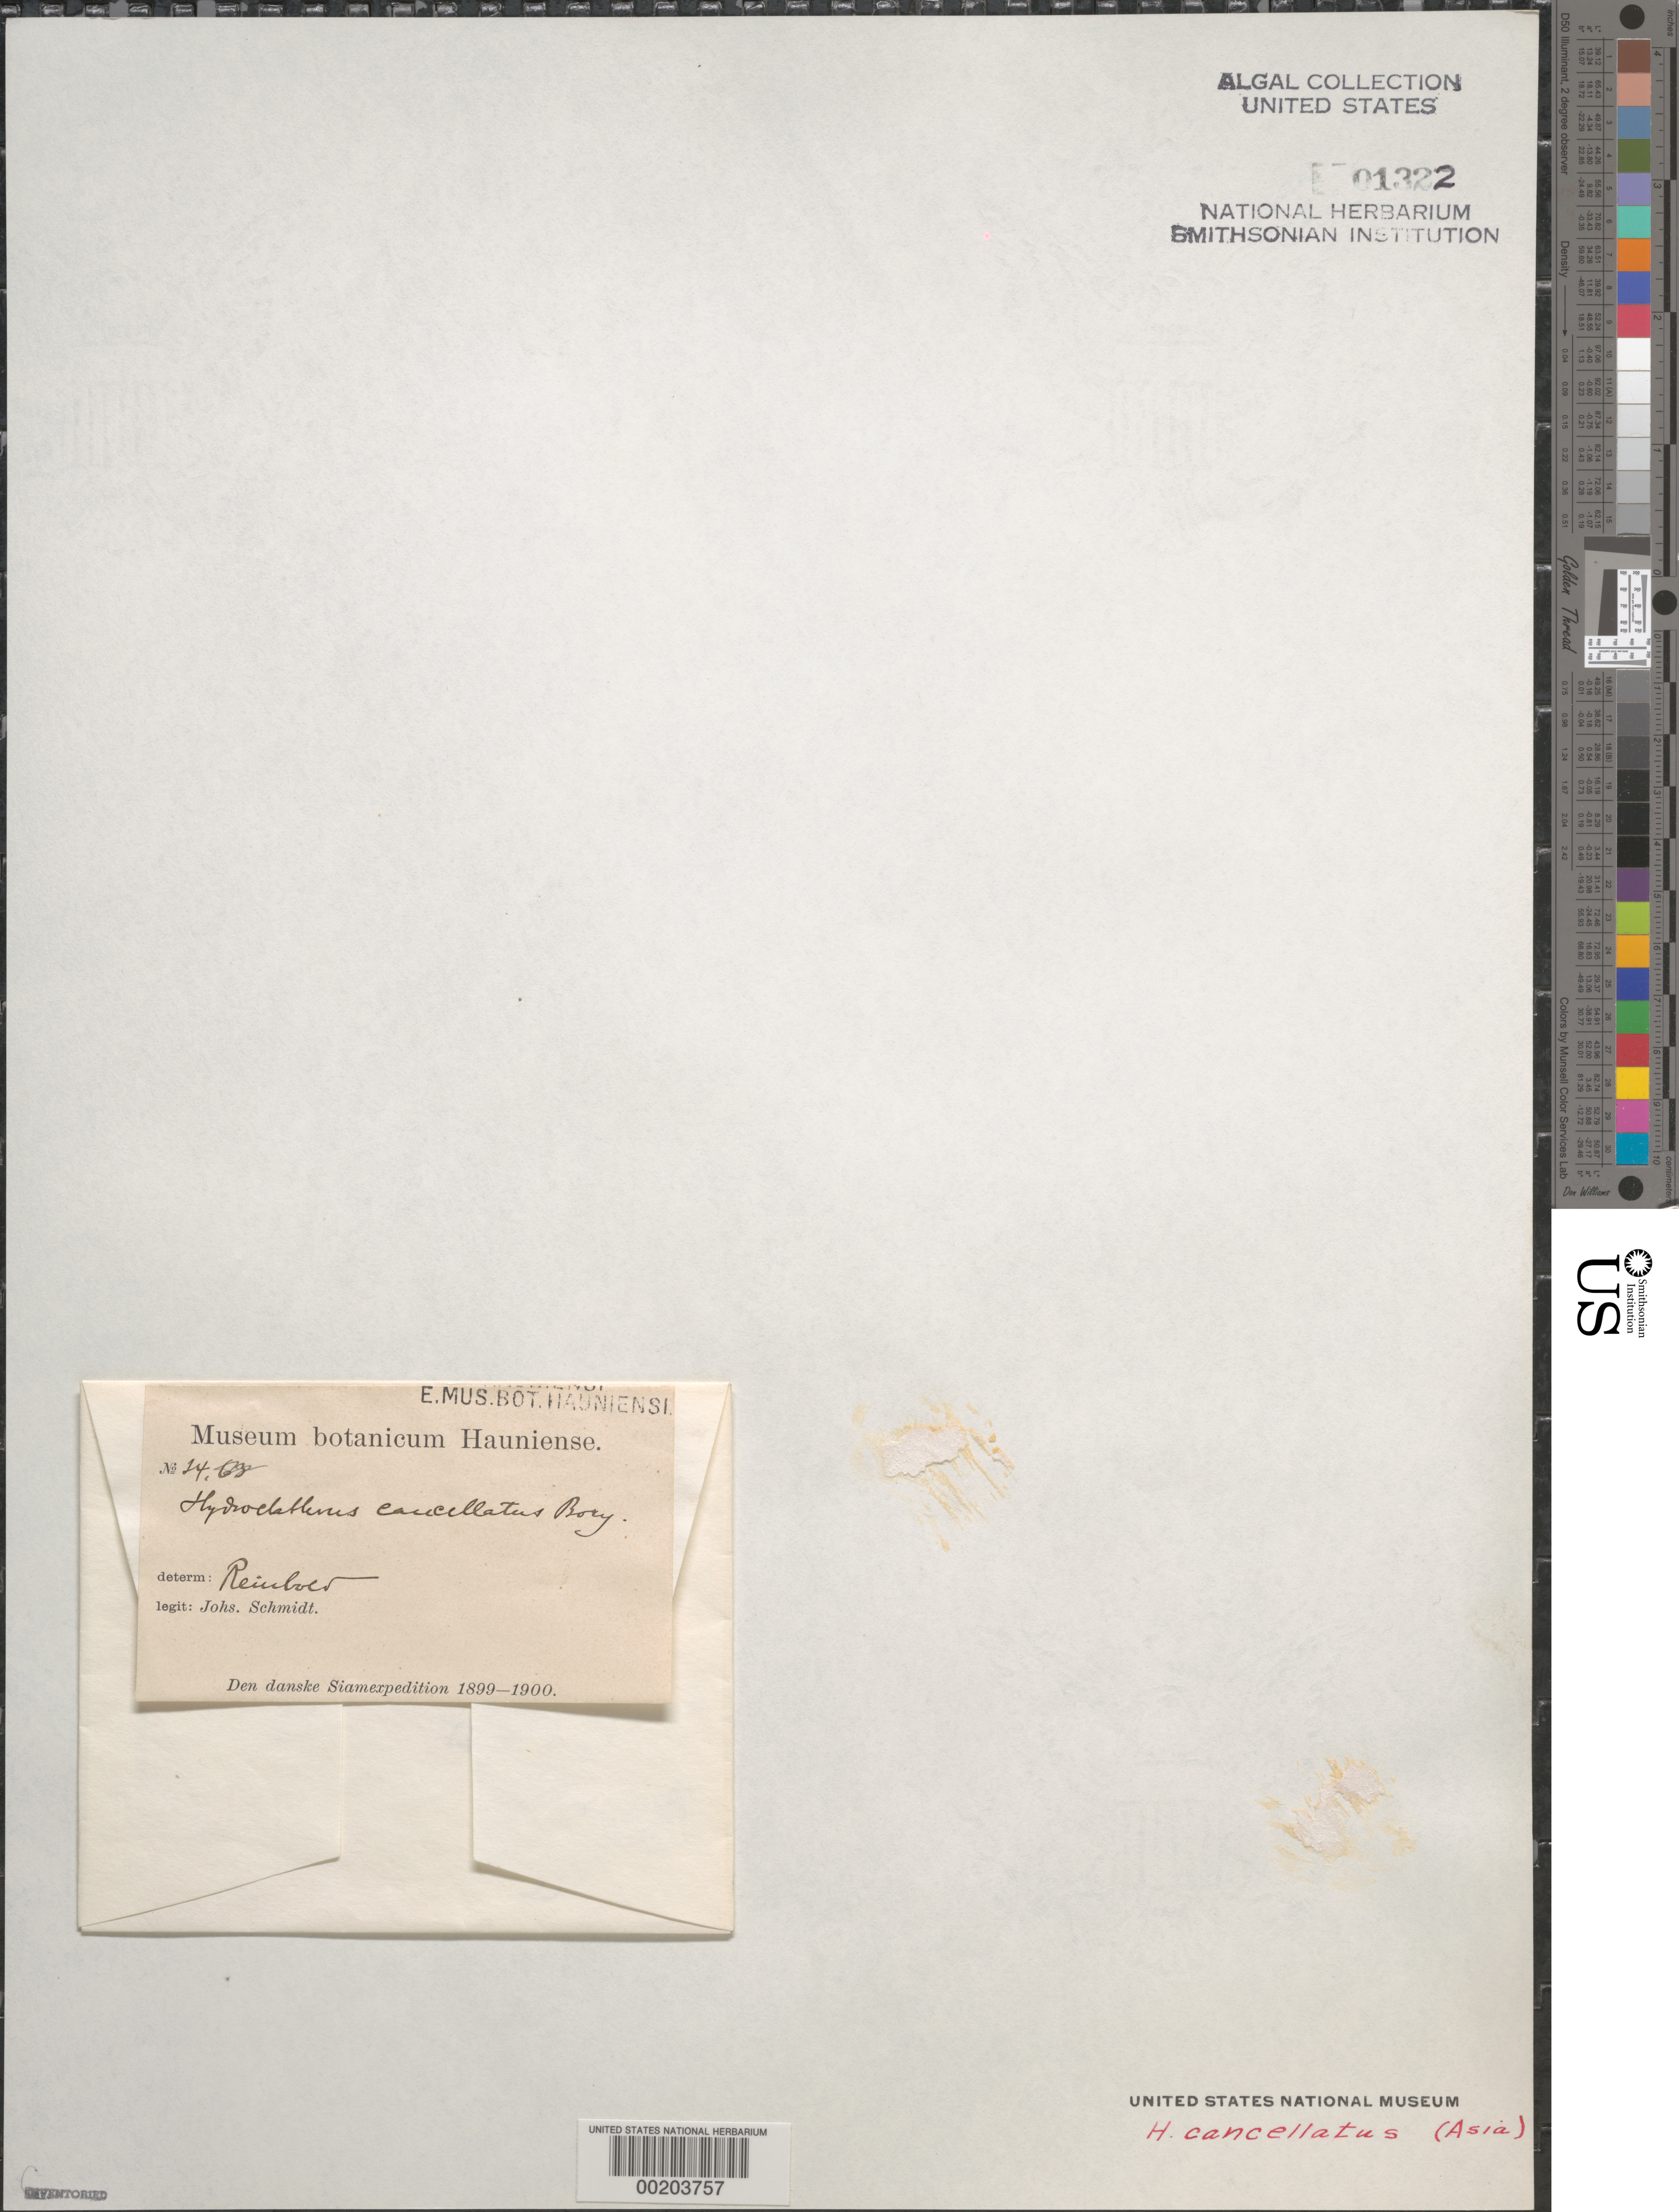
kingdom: Chromista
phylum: Ochrophyta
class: Phaeophyceae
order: Scytosiphonales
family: Scytosiphonaceae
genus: Hydroclathrus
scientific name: Hydroclathrus cancellatus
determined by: Reinbold, T.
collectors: J. Schmidt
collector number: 24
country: Thailand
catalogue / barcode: US 1322